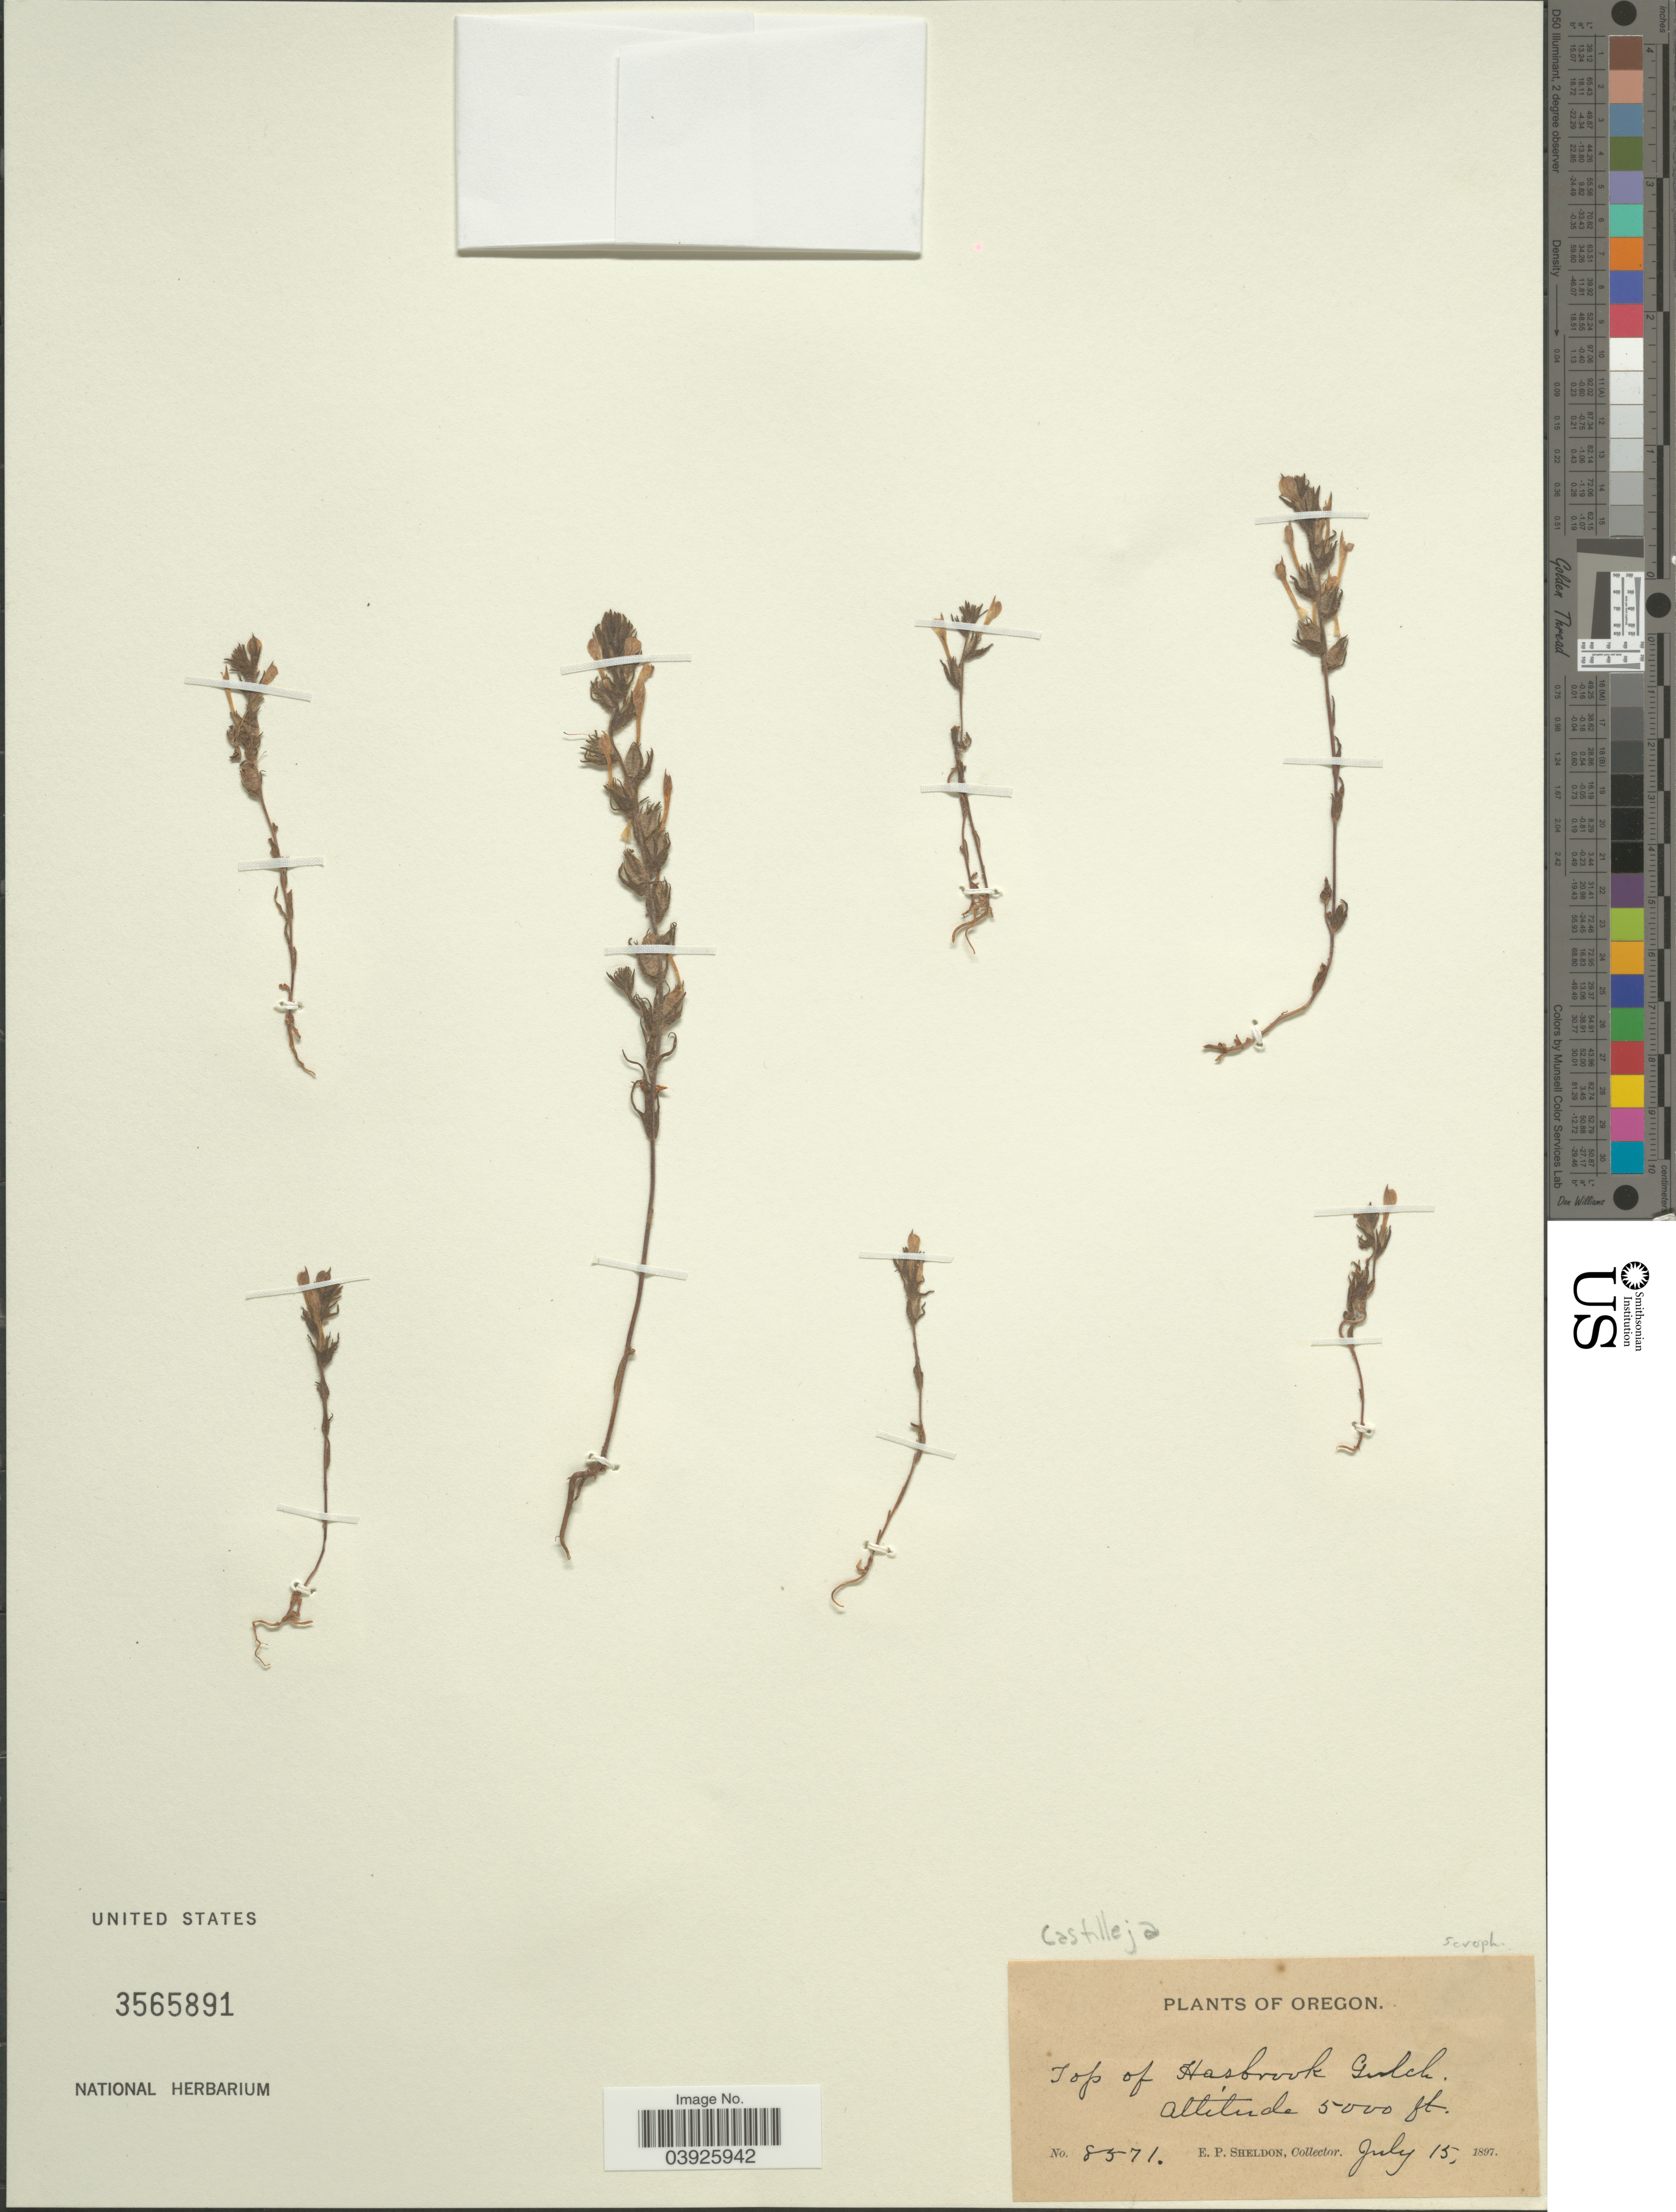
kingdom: Plantae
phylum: Tracheophyta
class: Magnoliopsida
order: Lamiales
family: Scrophulariaceae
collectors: E. P. Sheldon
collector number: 8571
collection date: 1897-07-15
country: United States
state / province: Oregon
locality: Top of Hasbrook Gulch.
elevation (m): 1524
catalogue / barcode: US 3565891